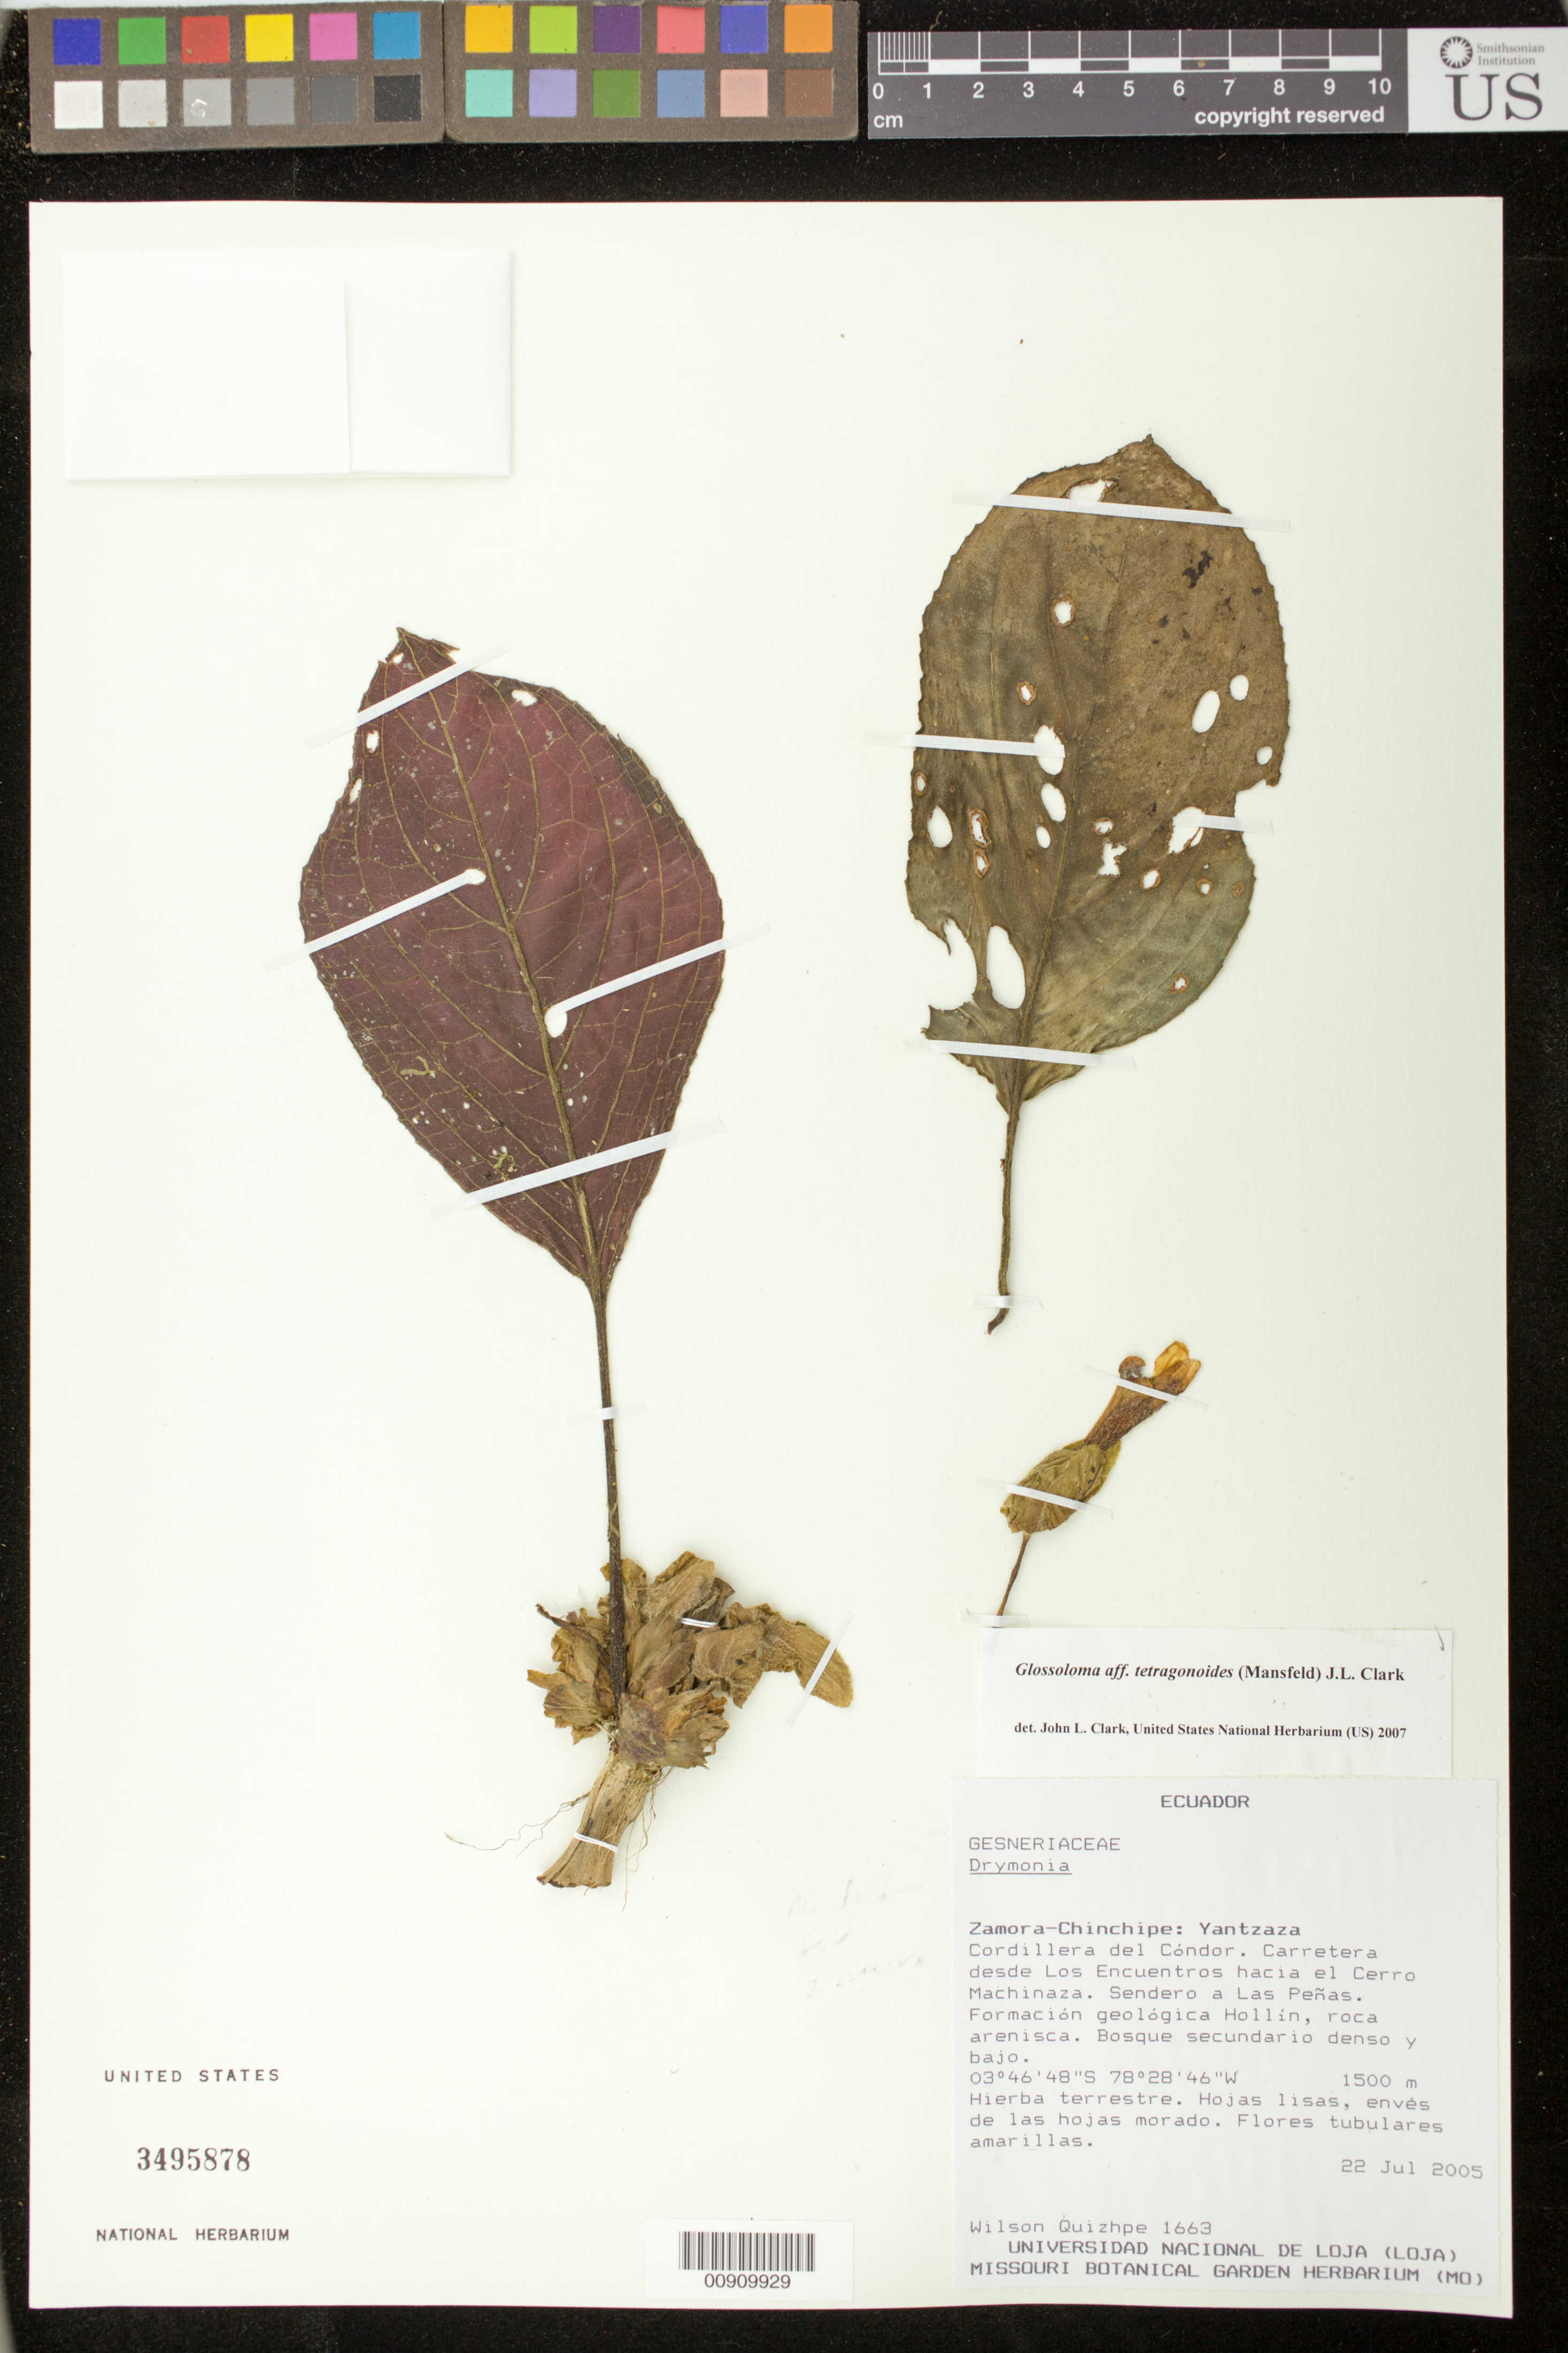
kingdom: Plantae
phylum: Tracheophyta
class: Magnoliopsida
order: Lamiales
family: Gesneriaceae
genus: Glossoloma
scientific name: Glossoloma tetragonoides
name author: (Mansf.) J.L. Clark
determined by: Clark, J. L., (SEL), The Marie Selby Botanical Garden (UNITED STATES)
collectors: W. Quizhpe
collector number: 1663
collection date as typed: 22 Jul 2005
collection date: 2005-07-22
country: Ecuador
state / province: Zamora-Chinchipe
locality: Zamora-Chinchipe: Yantzaza. Cordillera del Cóndor. Carretera desde Los Encuentros hacia el Cerro Machinaza. Sendero a Las Peñas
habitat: Formación geológica Hollín, roca arenisca. Bosque secundario denso y bajo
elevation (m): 1500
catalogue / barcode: US 3495878